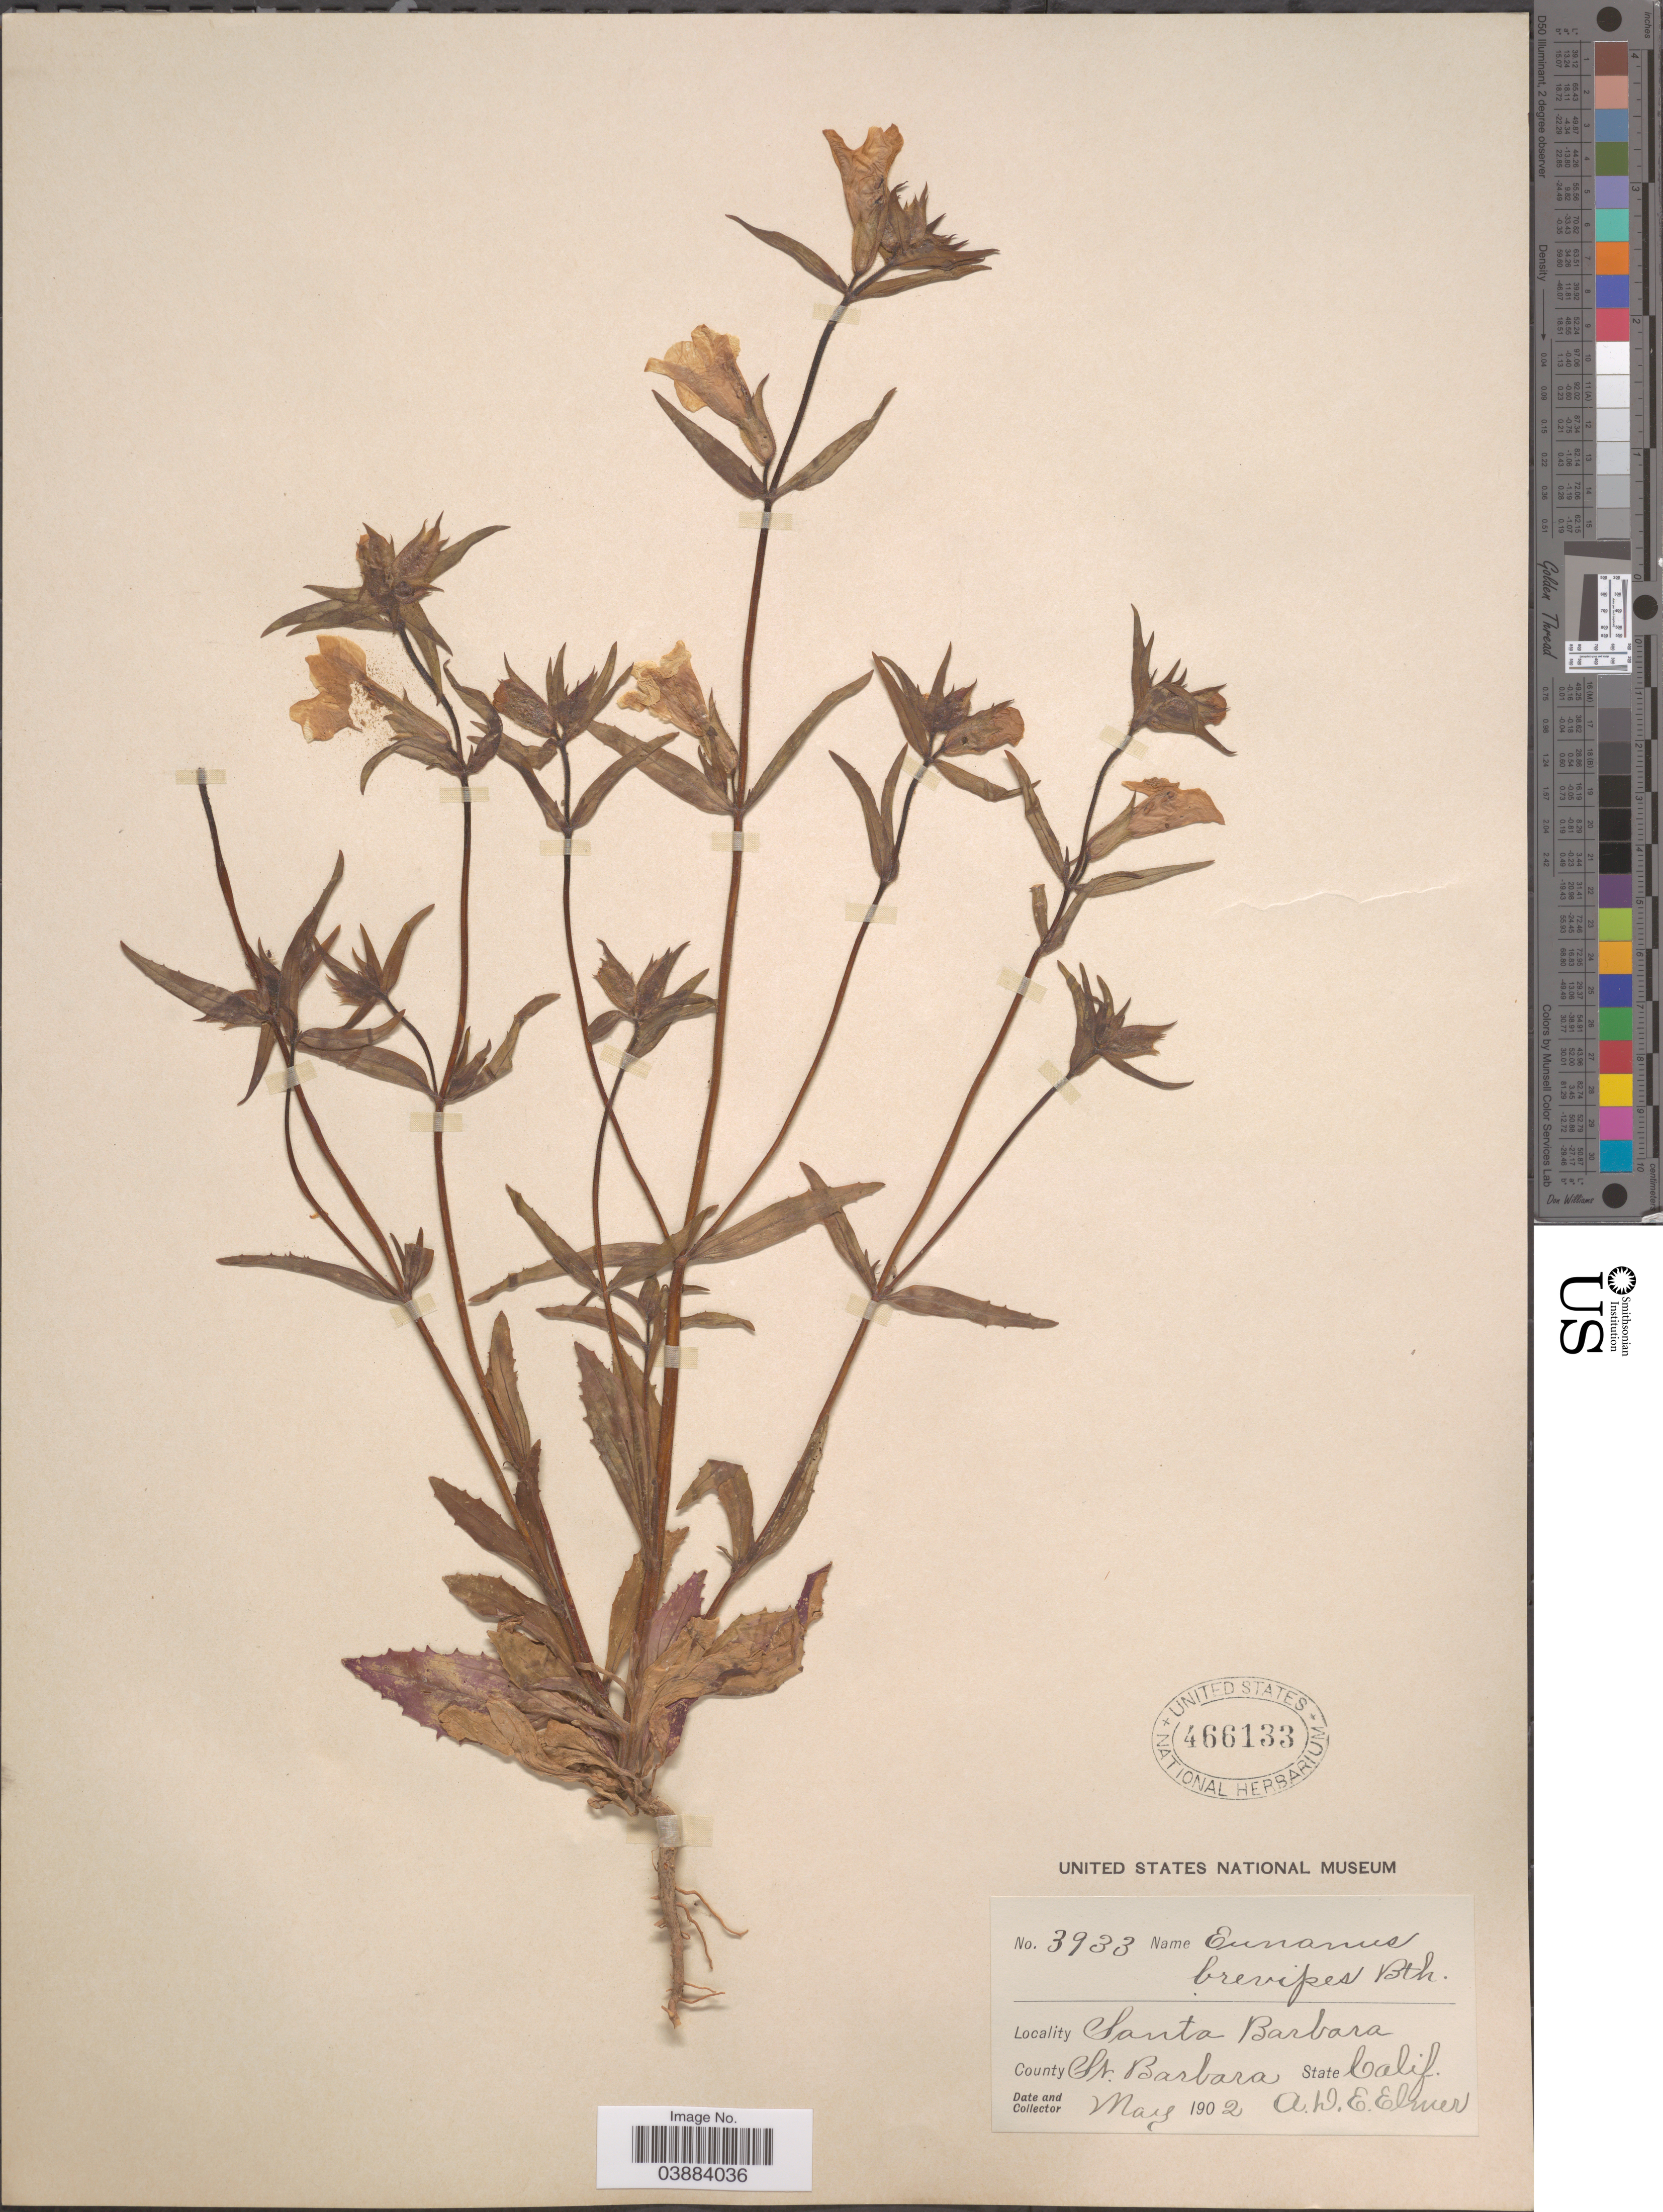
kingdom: Plantae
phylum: Tracheophyta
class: Magnoliopsida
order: Lamiales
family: Phrymaceae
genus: Eunanus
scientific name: Eunanus brevipes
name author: (Benth.) Greene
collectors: A. D. E. Elmer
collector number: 3933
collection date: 1902-05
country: United States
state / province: California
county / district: Santa Barbara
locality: Santa Barbara. County St. Barbara.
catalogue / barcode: US 466133